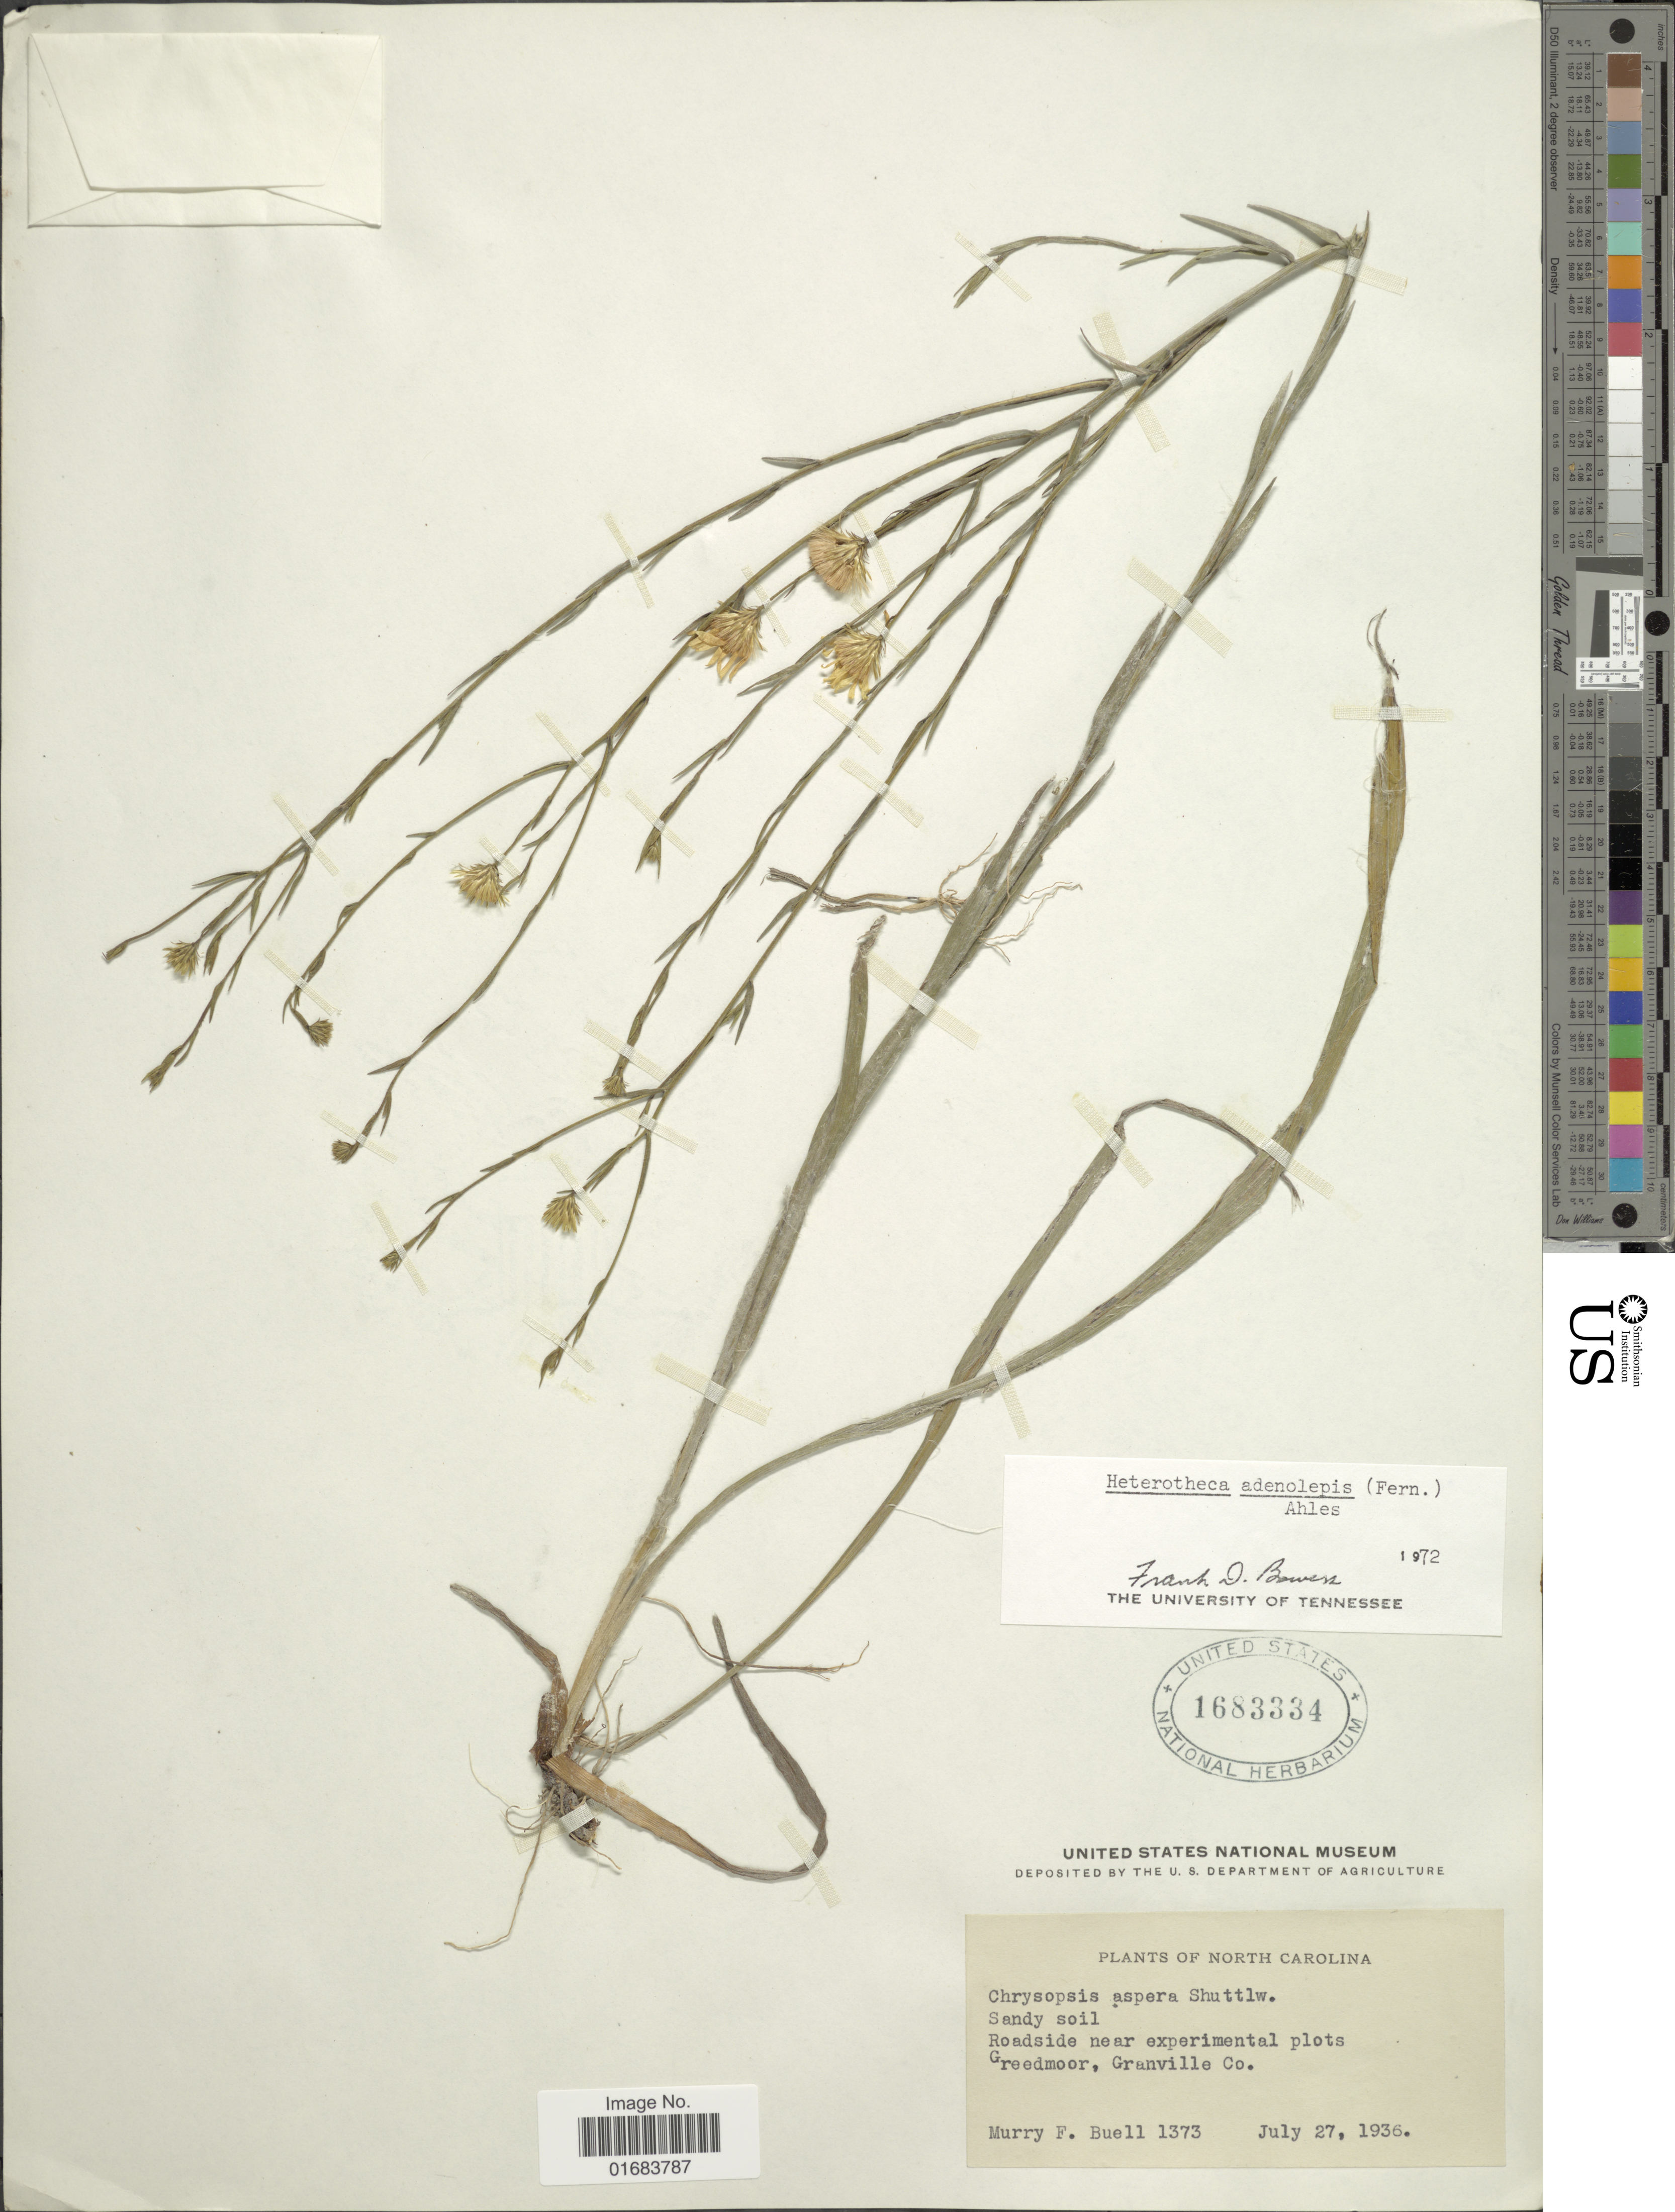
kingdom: Plantae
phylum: Tracheophyta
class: Magnoliopsida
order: Asterales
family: Asteraceae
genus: Pityopsis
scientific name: Pityopsis adenolepis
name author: (Fernald) Semple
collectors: M. Buell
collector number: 1373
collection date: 1936-07-27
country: United States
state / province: North Carolina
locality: Roadside near experimental plots Greedmor, Granville Co.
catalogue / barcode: US 1683334